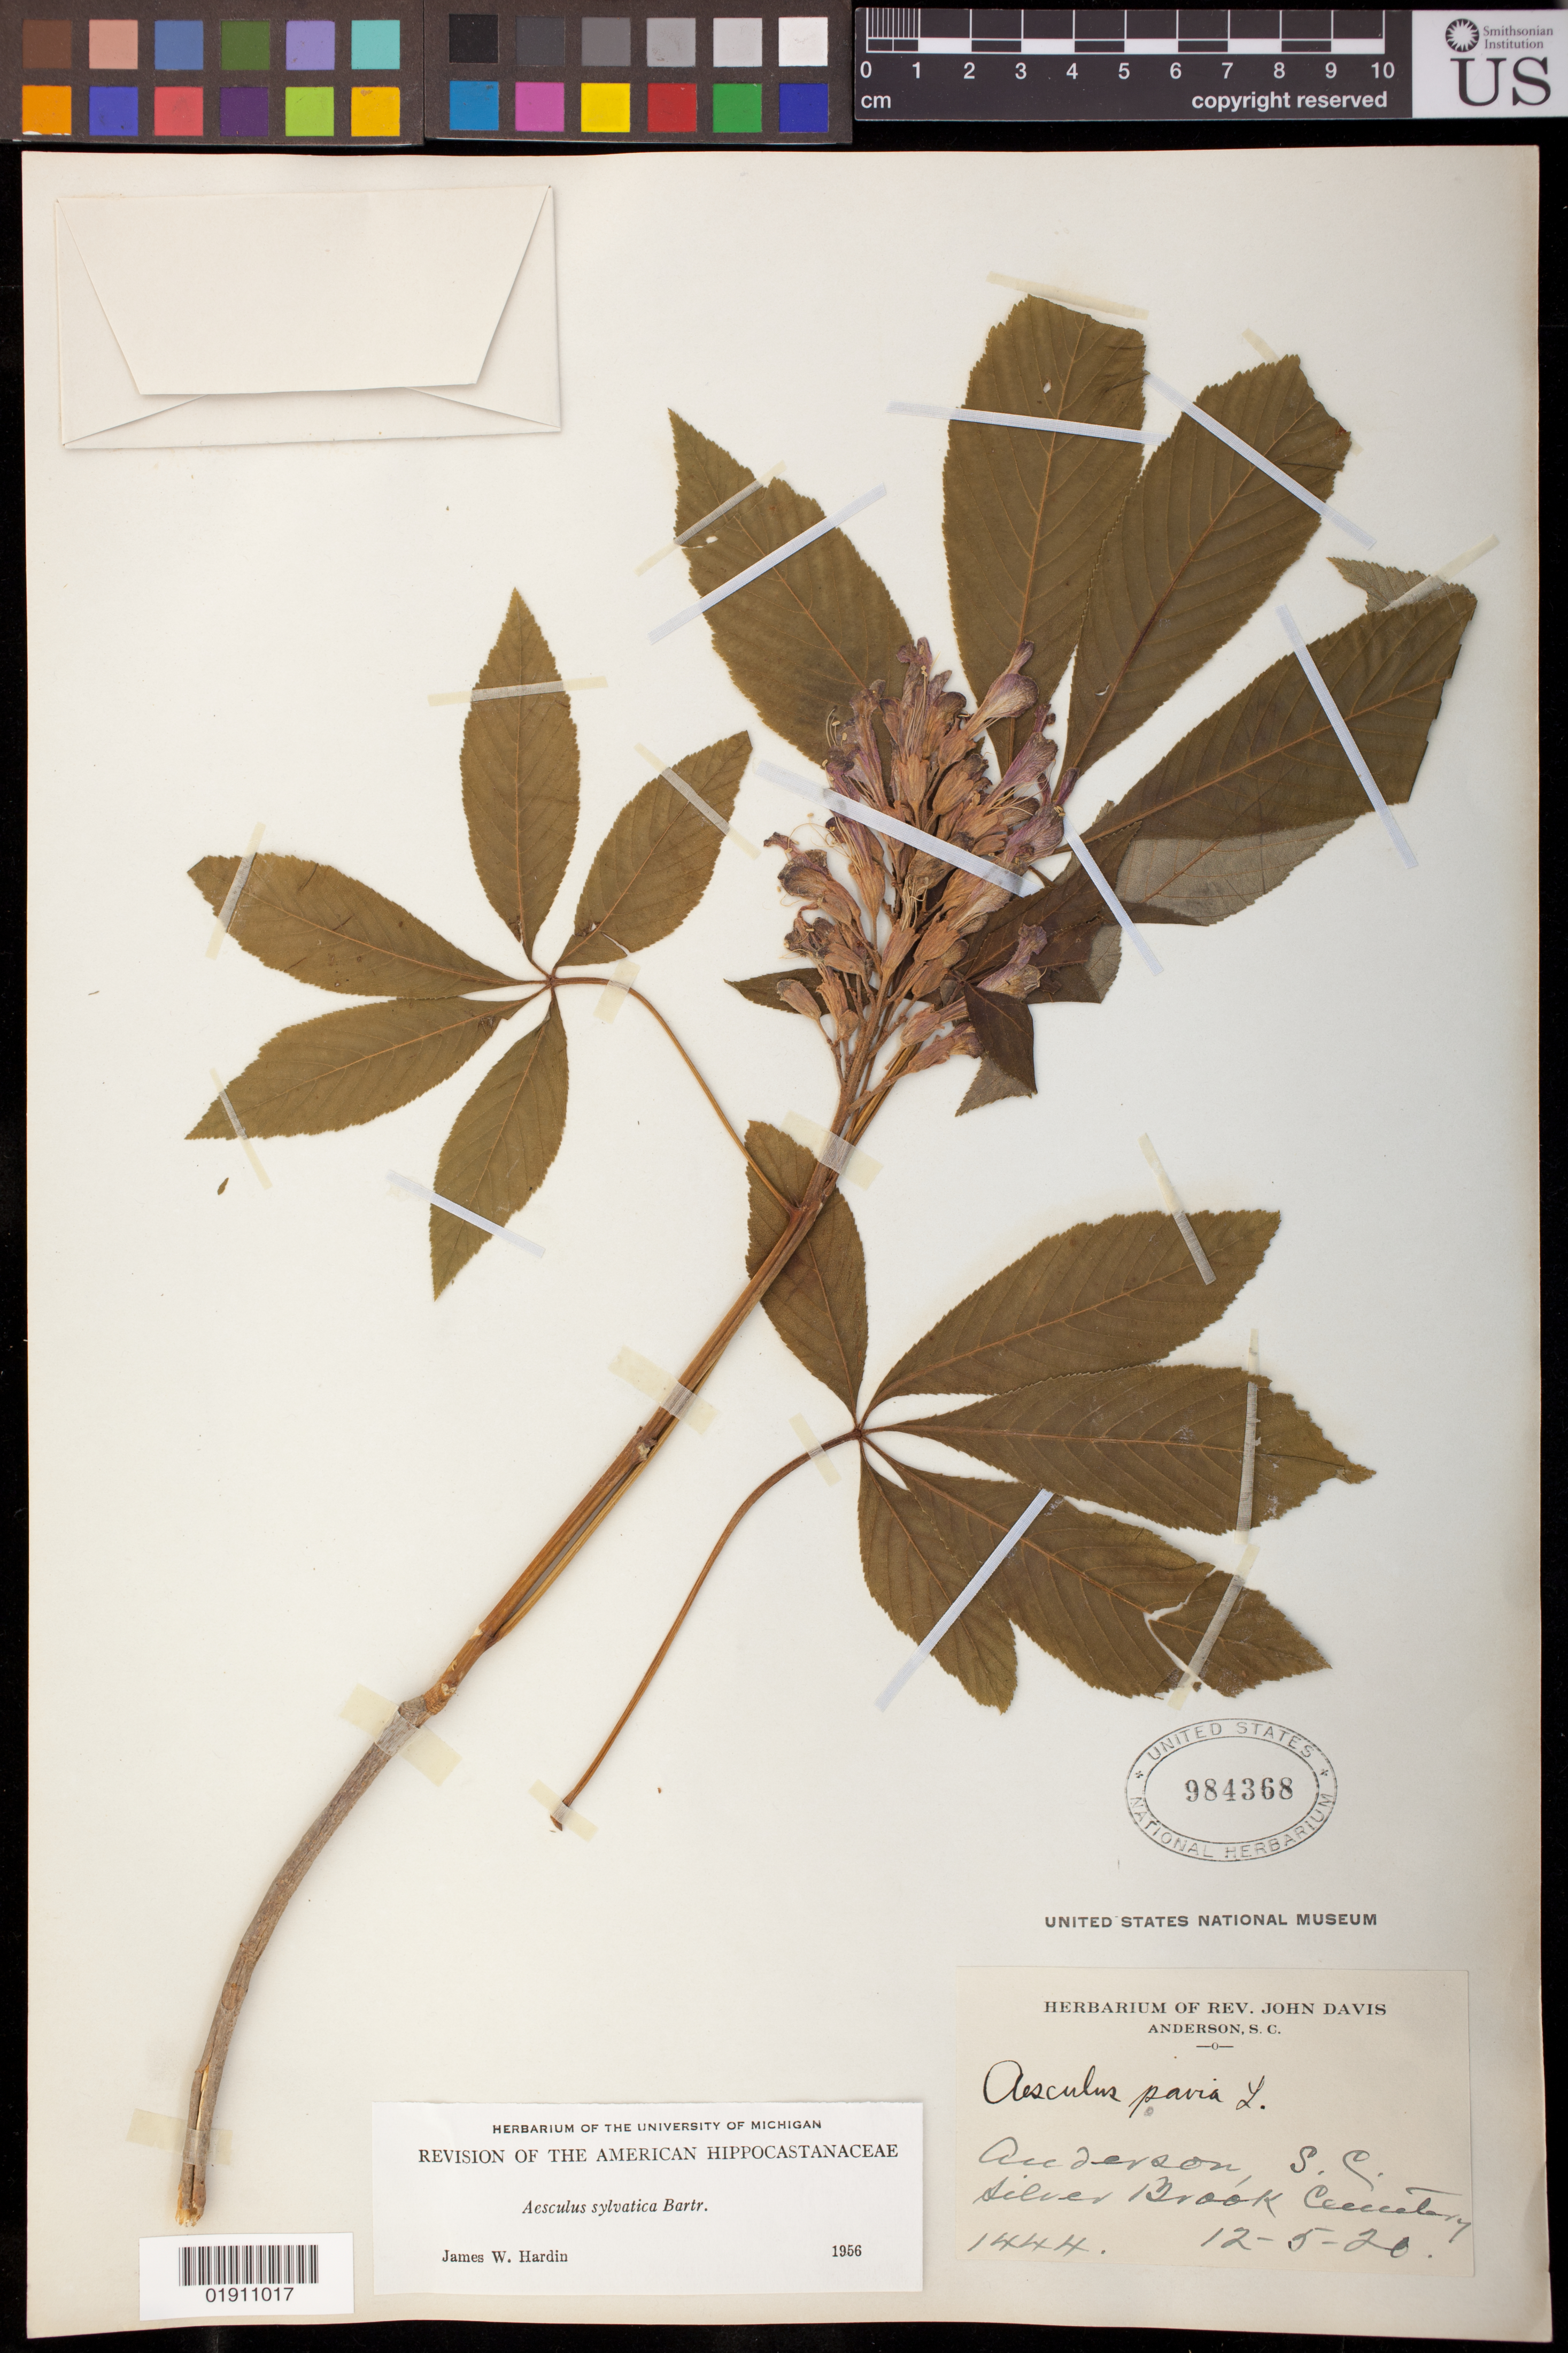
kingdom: Plantae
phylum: Tracheophyta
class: Magnoliopsida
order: Sapindales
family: Sapindaceae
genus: Aesculus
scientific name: Aesculus sylvatica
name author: W. Bartram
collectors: J. Davis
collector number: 1444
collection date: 1920-05-12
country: United States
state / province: South Carolina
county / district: Anderson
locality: Anderson; Silver Brook Cemetery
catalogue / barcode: US 984368